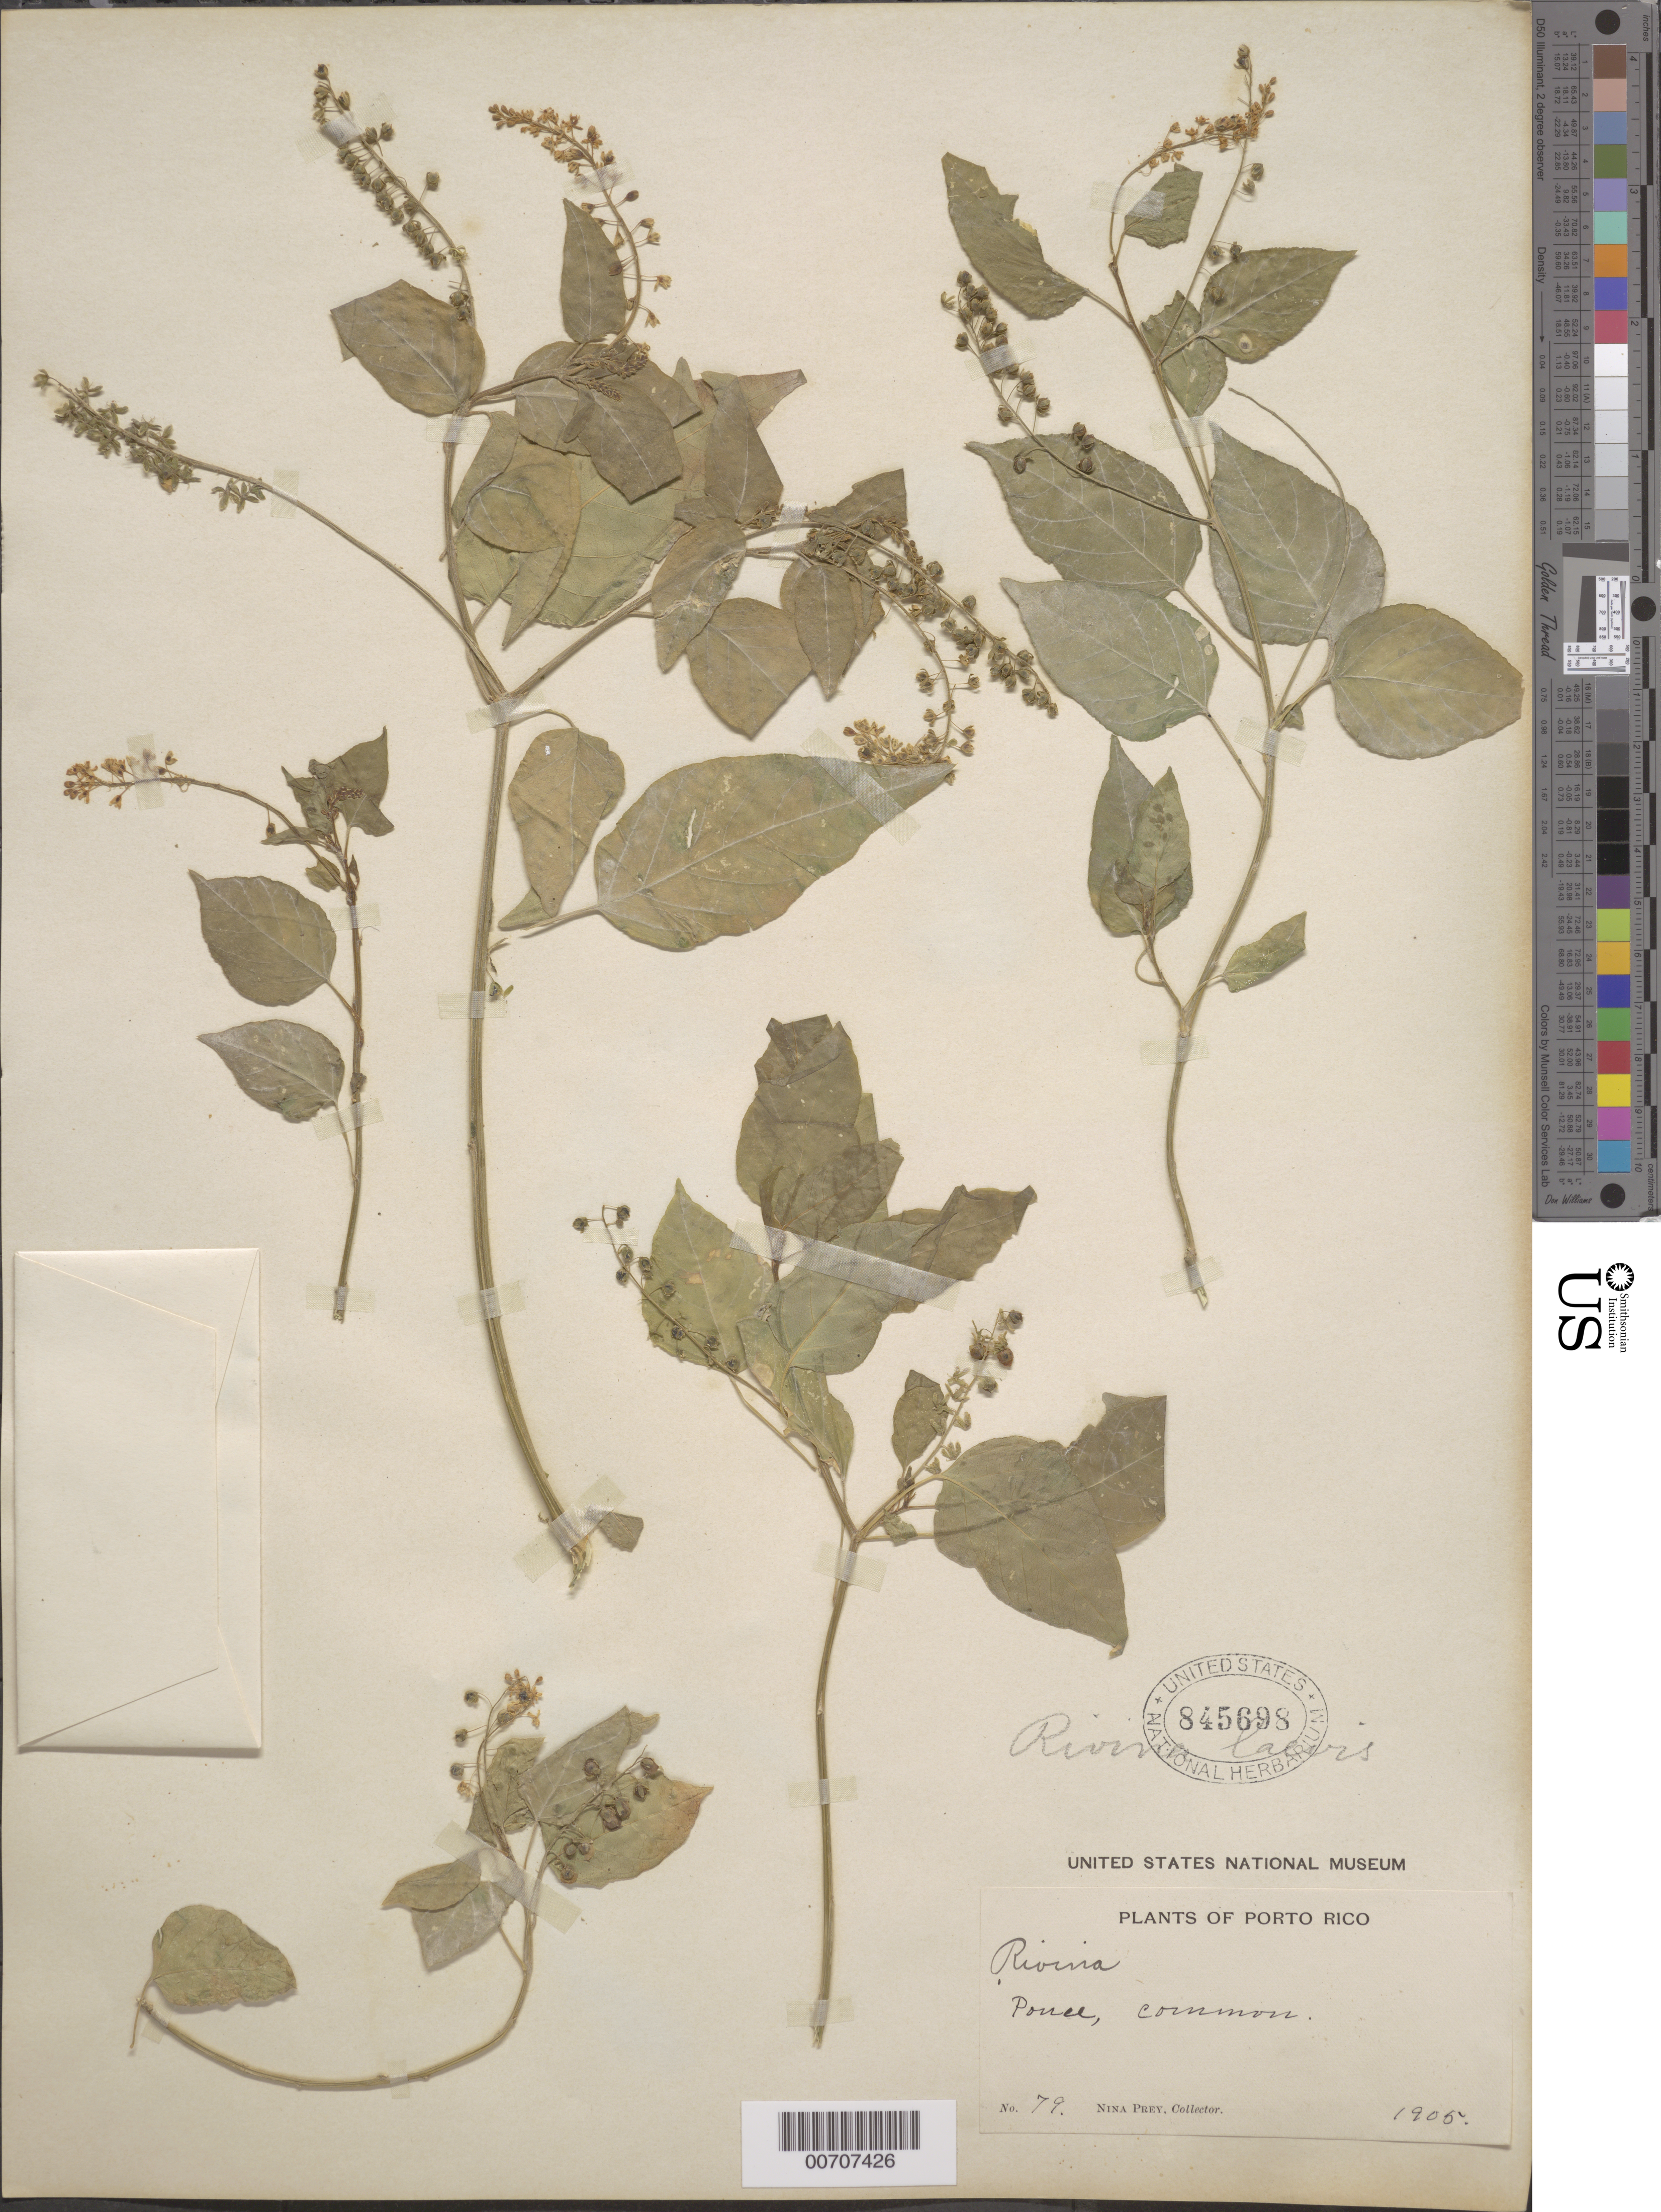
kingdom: Plantae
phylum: Tracheophyta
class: Magnoliopsida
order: Caryophyllales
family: Phytolaccaceae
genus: Rivina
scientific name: Rivina sp.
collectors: N. Prey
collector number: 79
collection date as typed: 1905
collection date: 1905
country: Puerto Rico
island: Greater Antilles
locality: Ponce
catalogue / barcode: US 845698